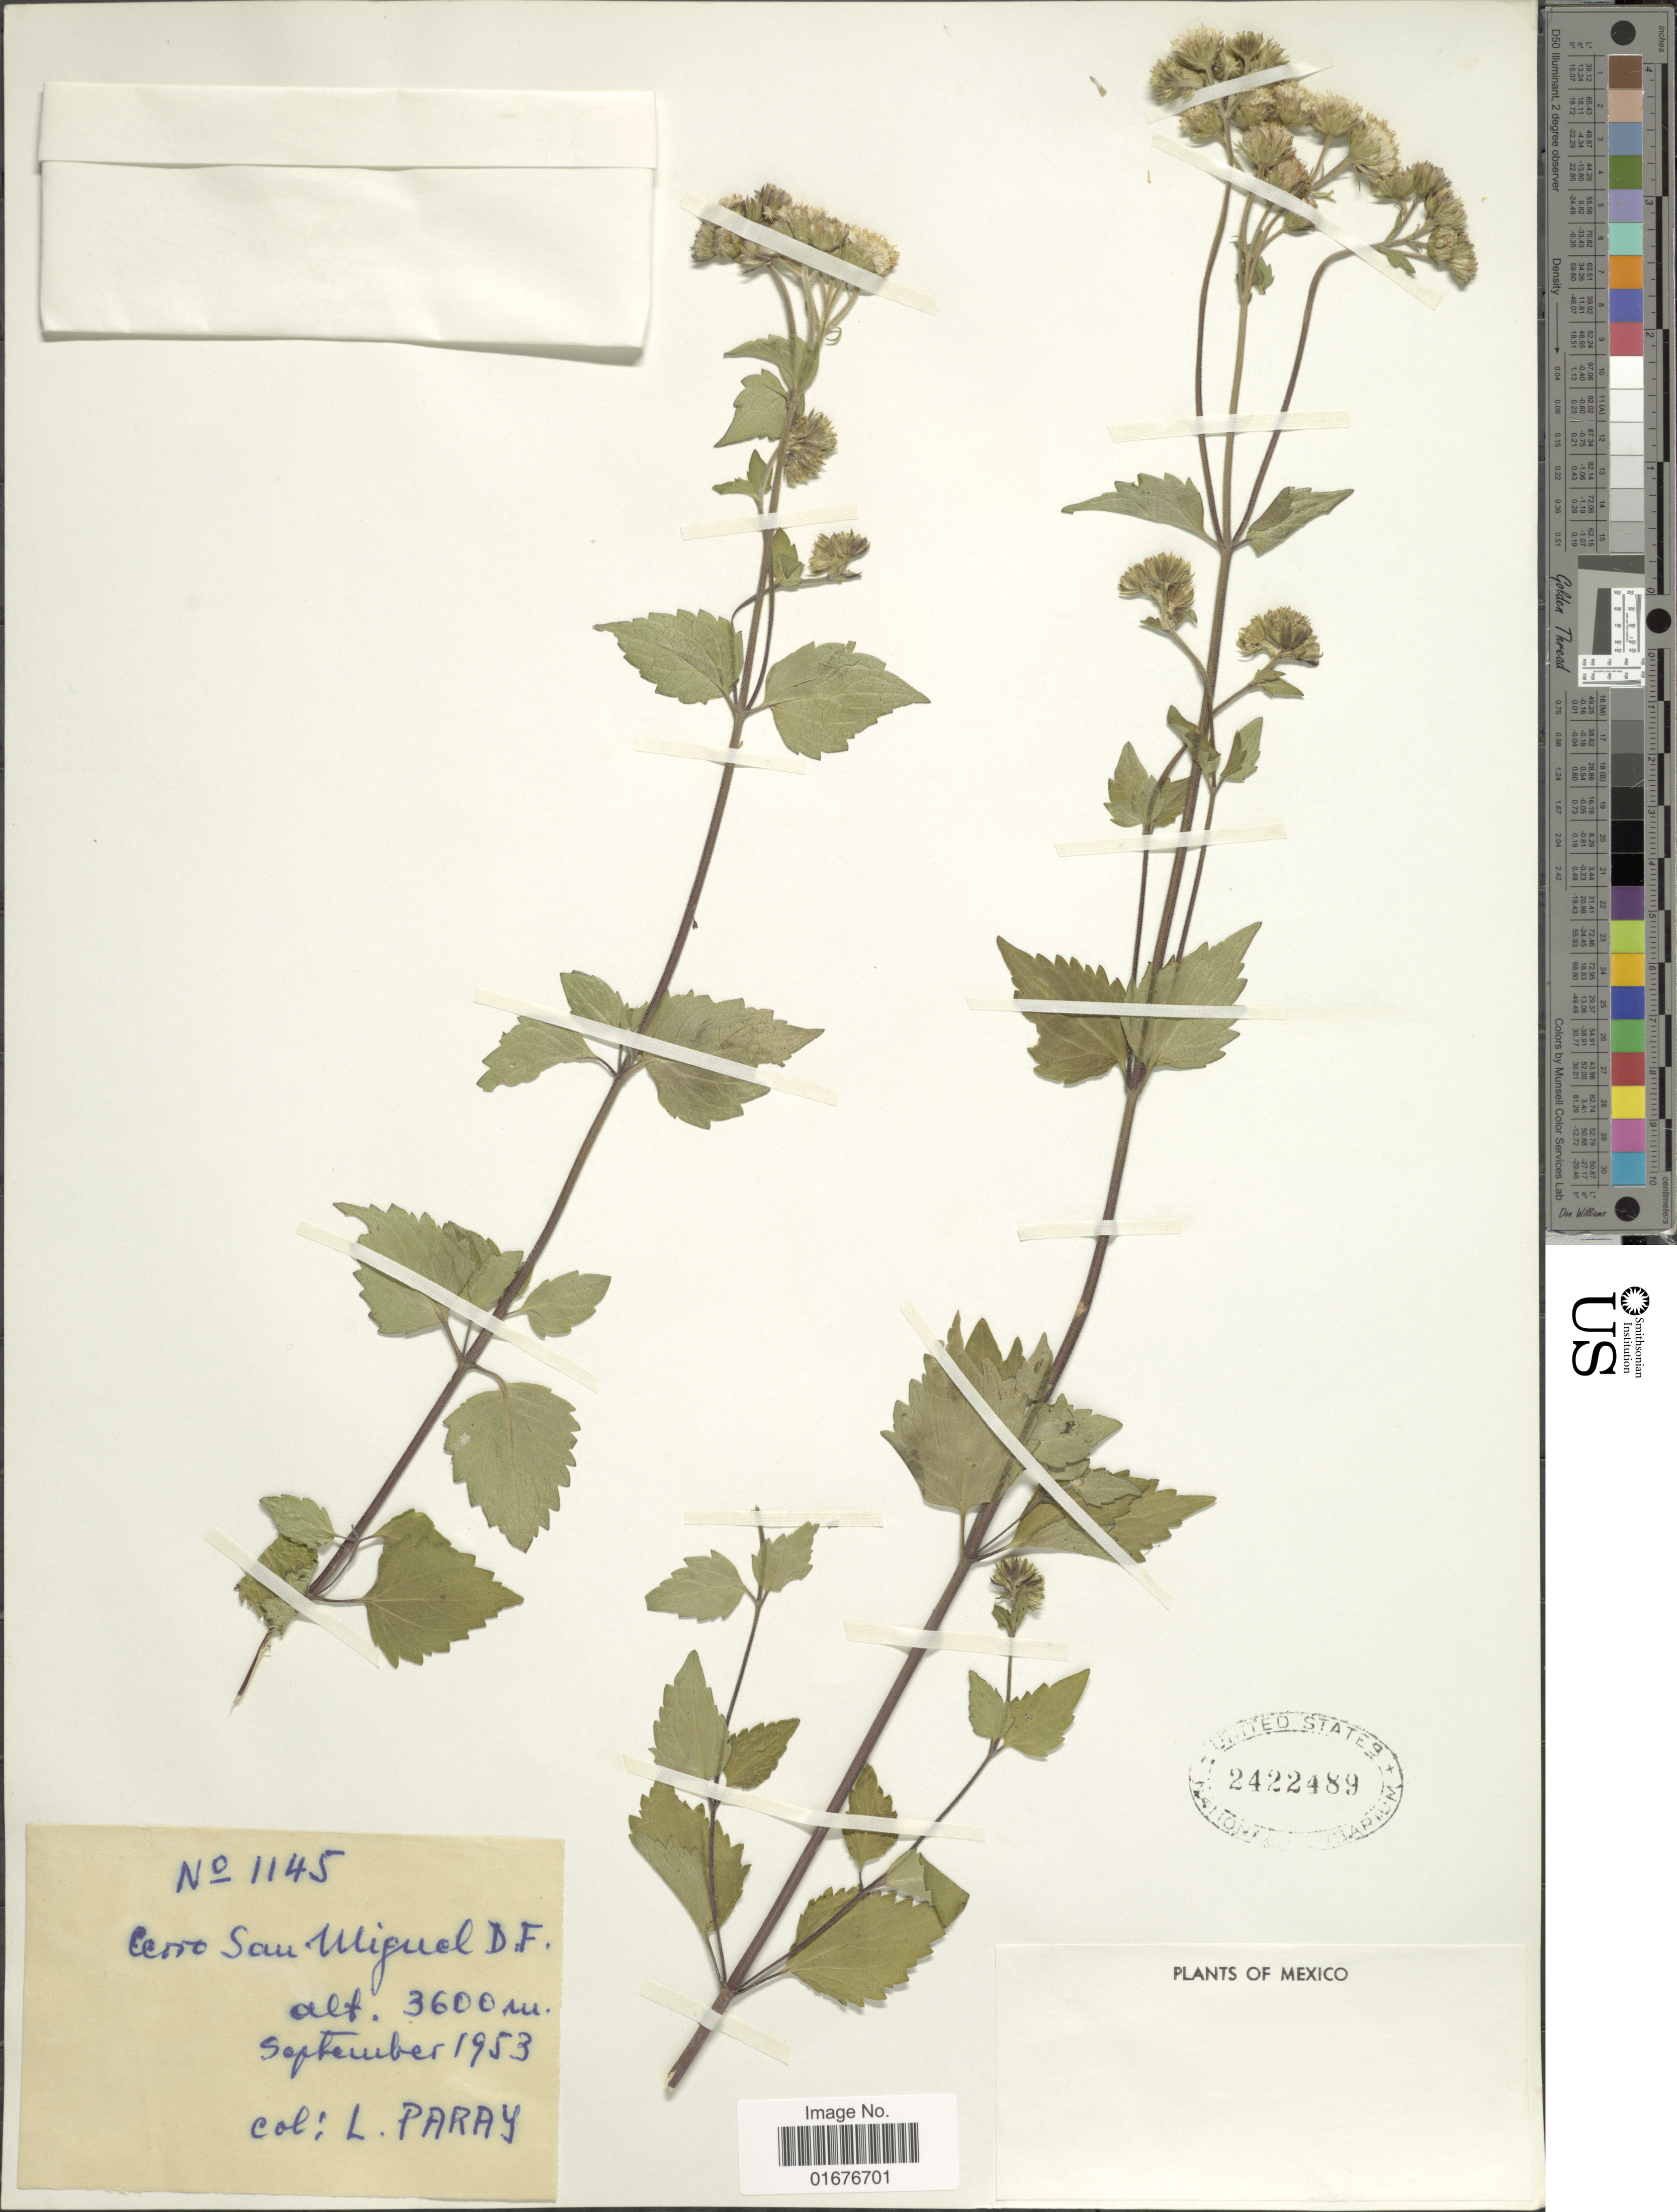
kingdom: Plantae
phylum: Tracheophyta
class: Magnoliopsida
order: Asterales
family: Asteraceae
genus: Ageratina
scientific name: Ageratina prunellaefolia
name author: (Kunth) R.M. King & H. Rob.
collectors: L. Paray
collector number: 1145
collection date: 1953-09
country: Mexico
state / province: Distrito Federal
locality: Cerro San Miguel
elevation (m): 2600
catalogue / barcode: US 2422489